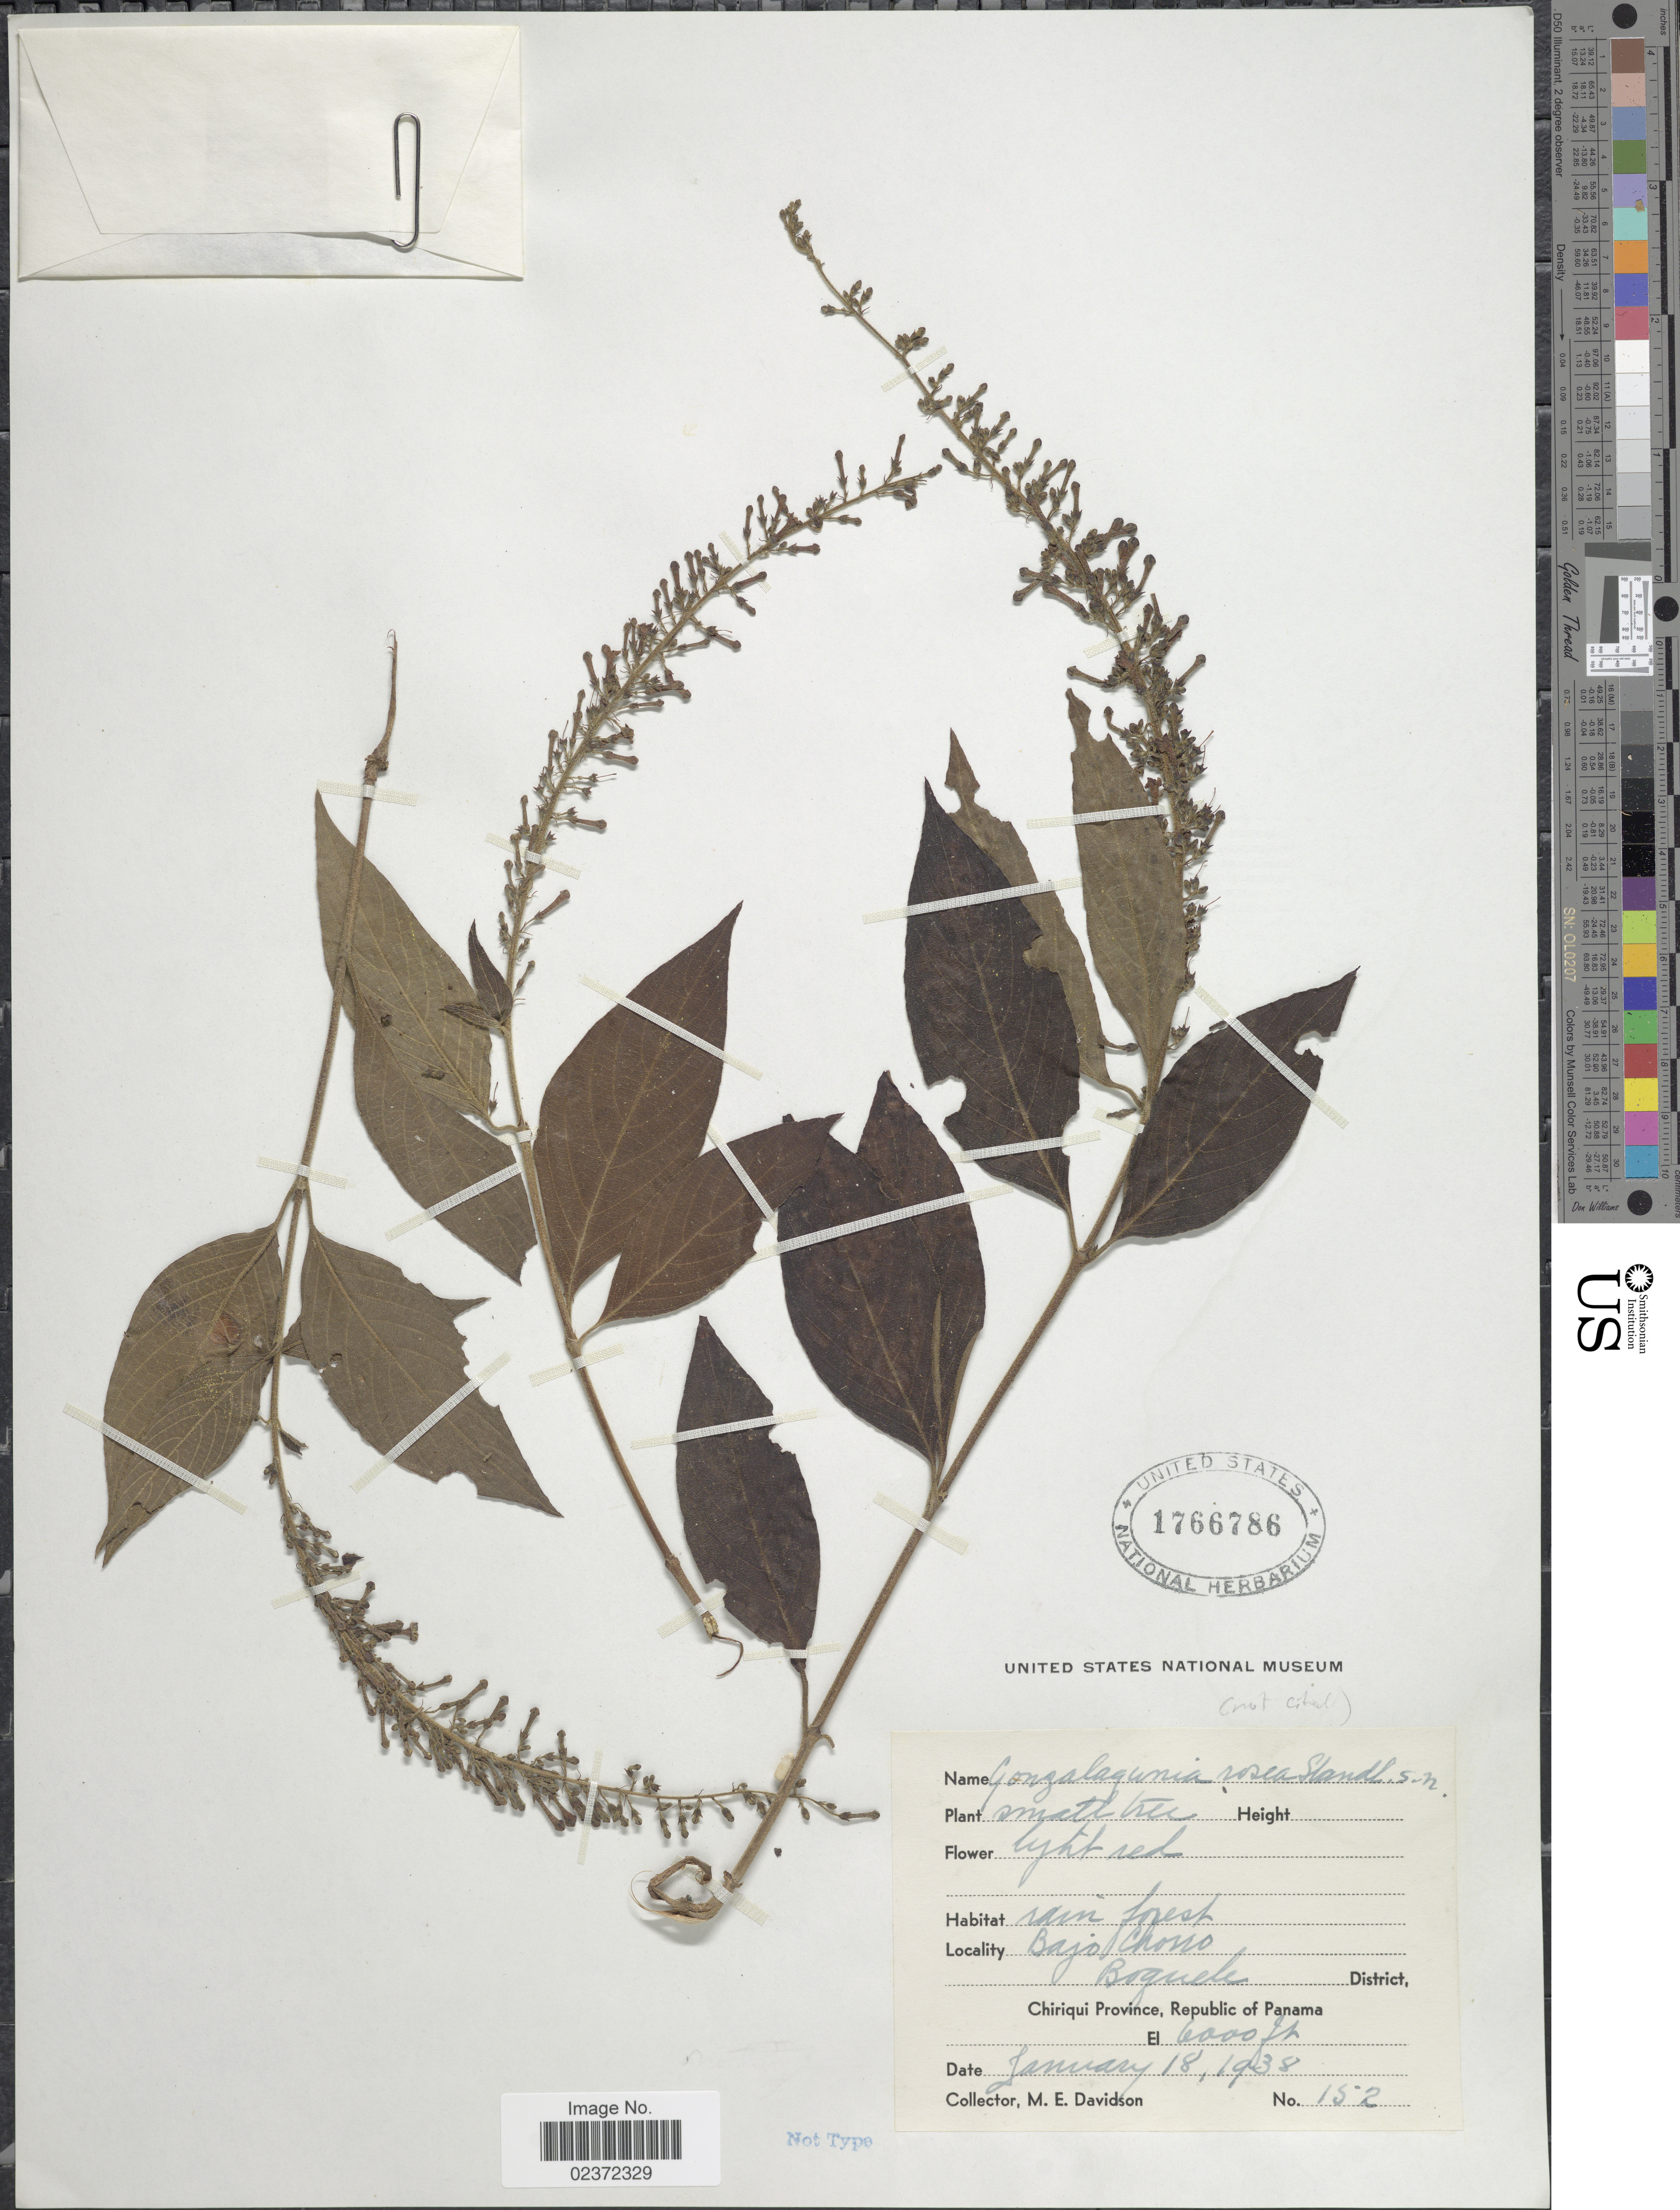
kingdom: Plantae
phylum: Tracheophyta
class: Magnoliopsida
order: Gentianales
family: Rubiaceae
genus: Gonzalagunia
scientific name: Gonzalagunia rosea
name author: Standl.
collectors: M. E. Davidson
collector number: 152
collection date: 1938-01-18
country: Panama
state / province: Chiriqui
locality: Bajo Chorro, Boquete District, Republic of Panama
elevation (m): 1829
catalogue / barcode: US 1766786